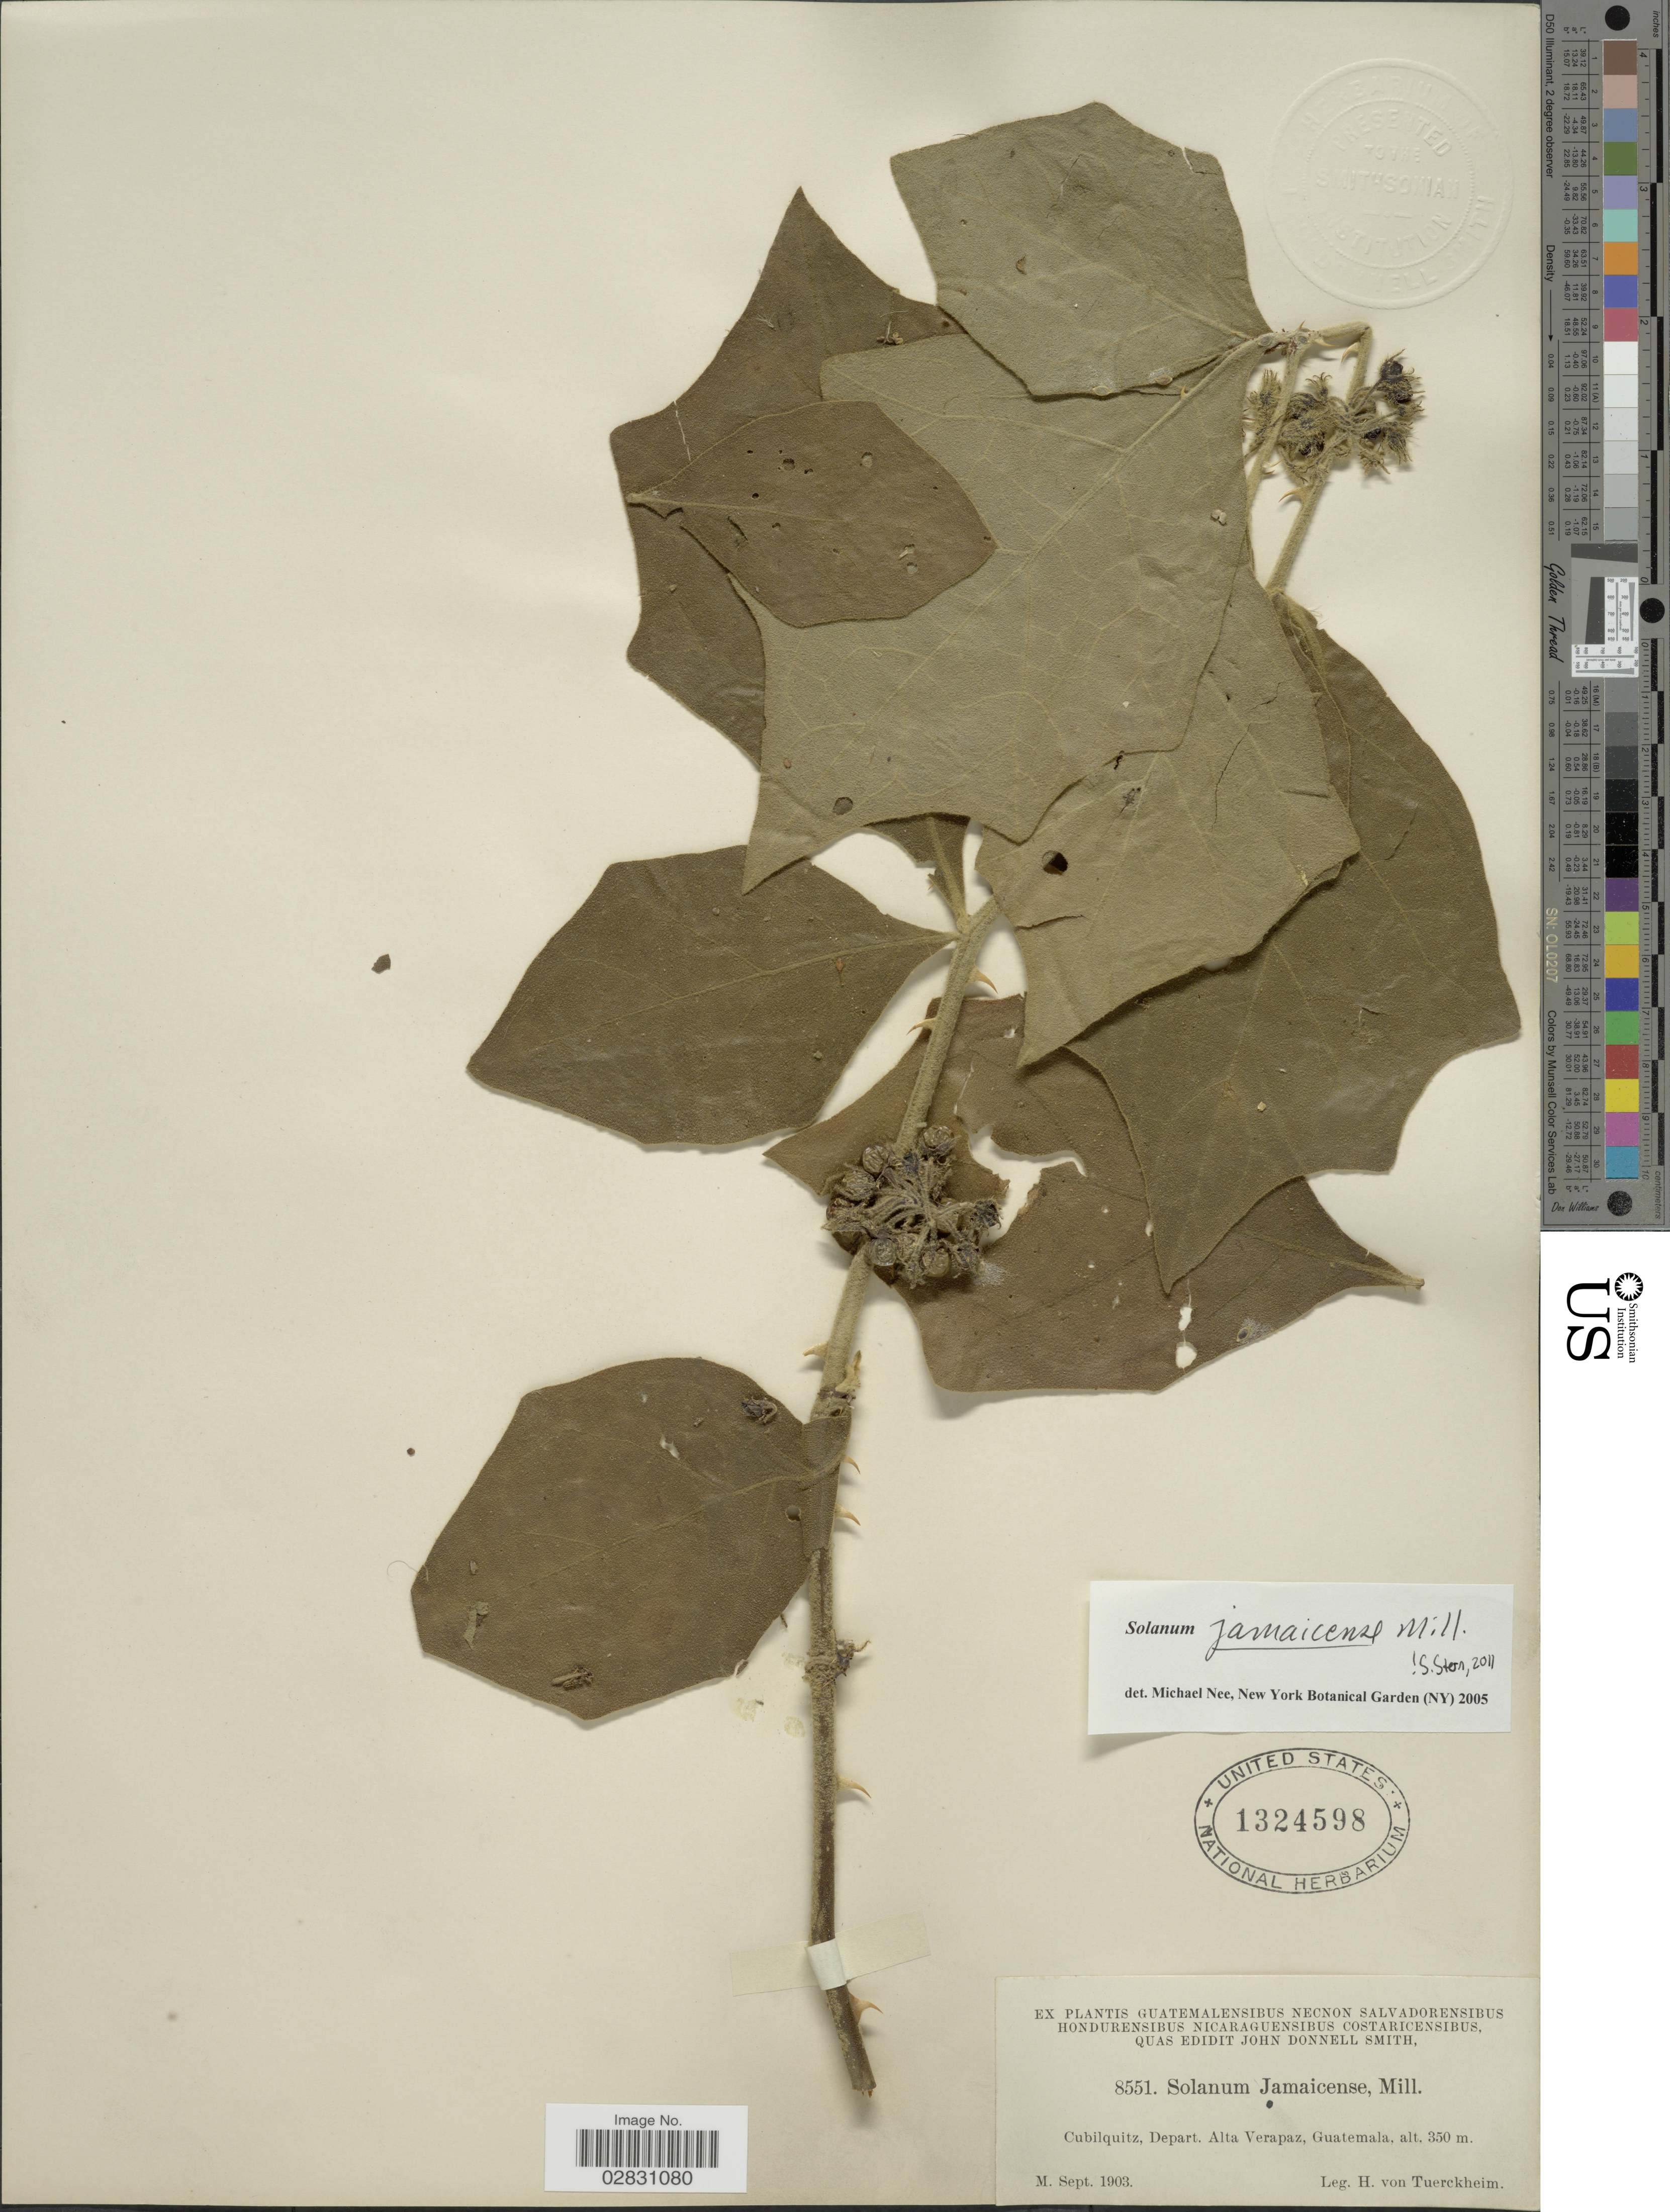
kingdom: Plantae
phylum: Tracheophyta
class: Magnoliopsida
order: Solanales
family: Solanaceae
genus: Solanum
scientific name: Solanum jamaicense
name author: Mill.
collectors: H. von Türckheim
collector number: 8551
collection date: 1903-09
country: Guatemala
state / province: Alta Verapaz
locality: Cubilquitz, Depart. Alta Verapaz.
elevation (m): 350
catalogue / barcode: US 1324598